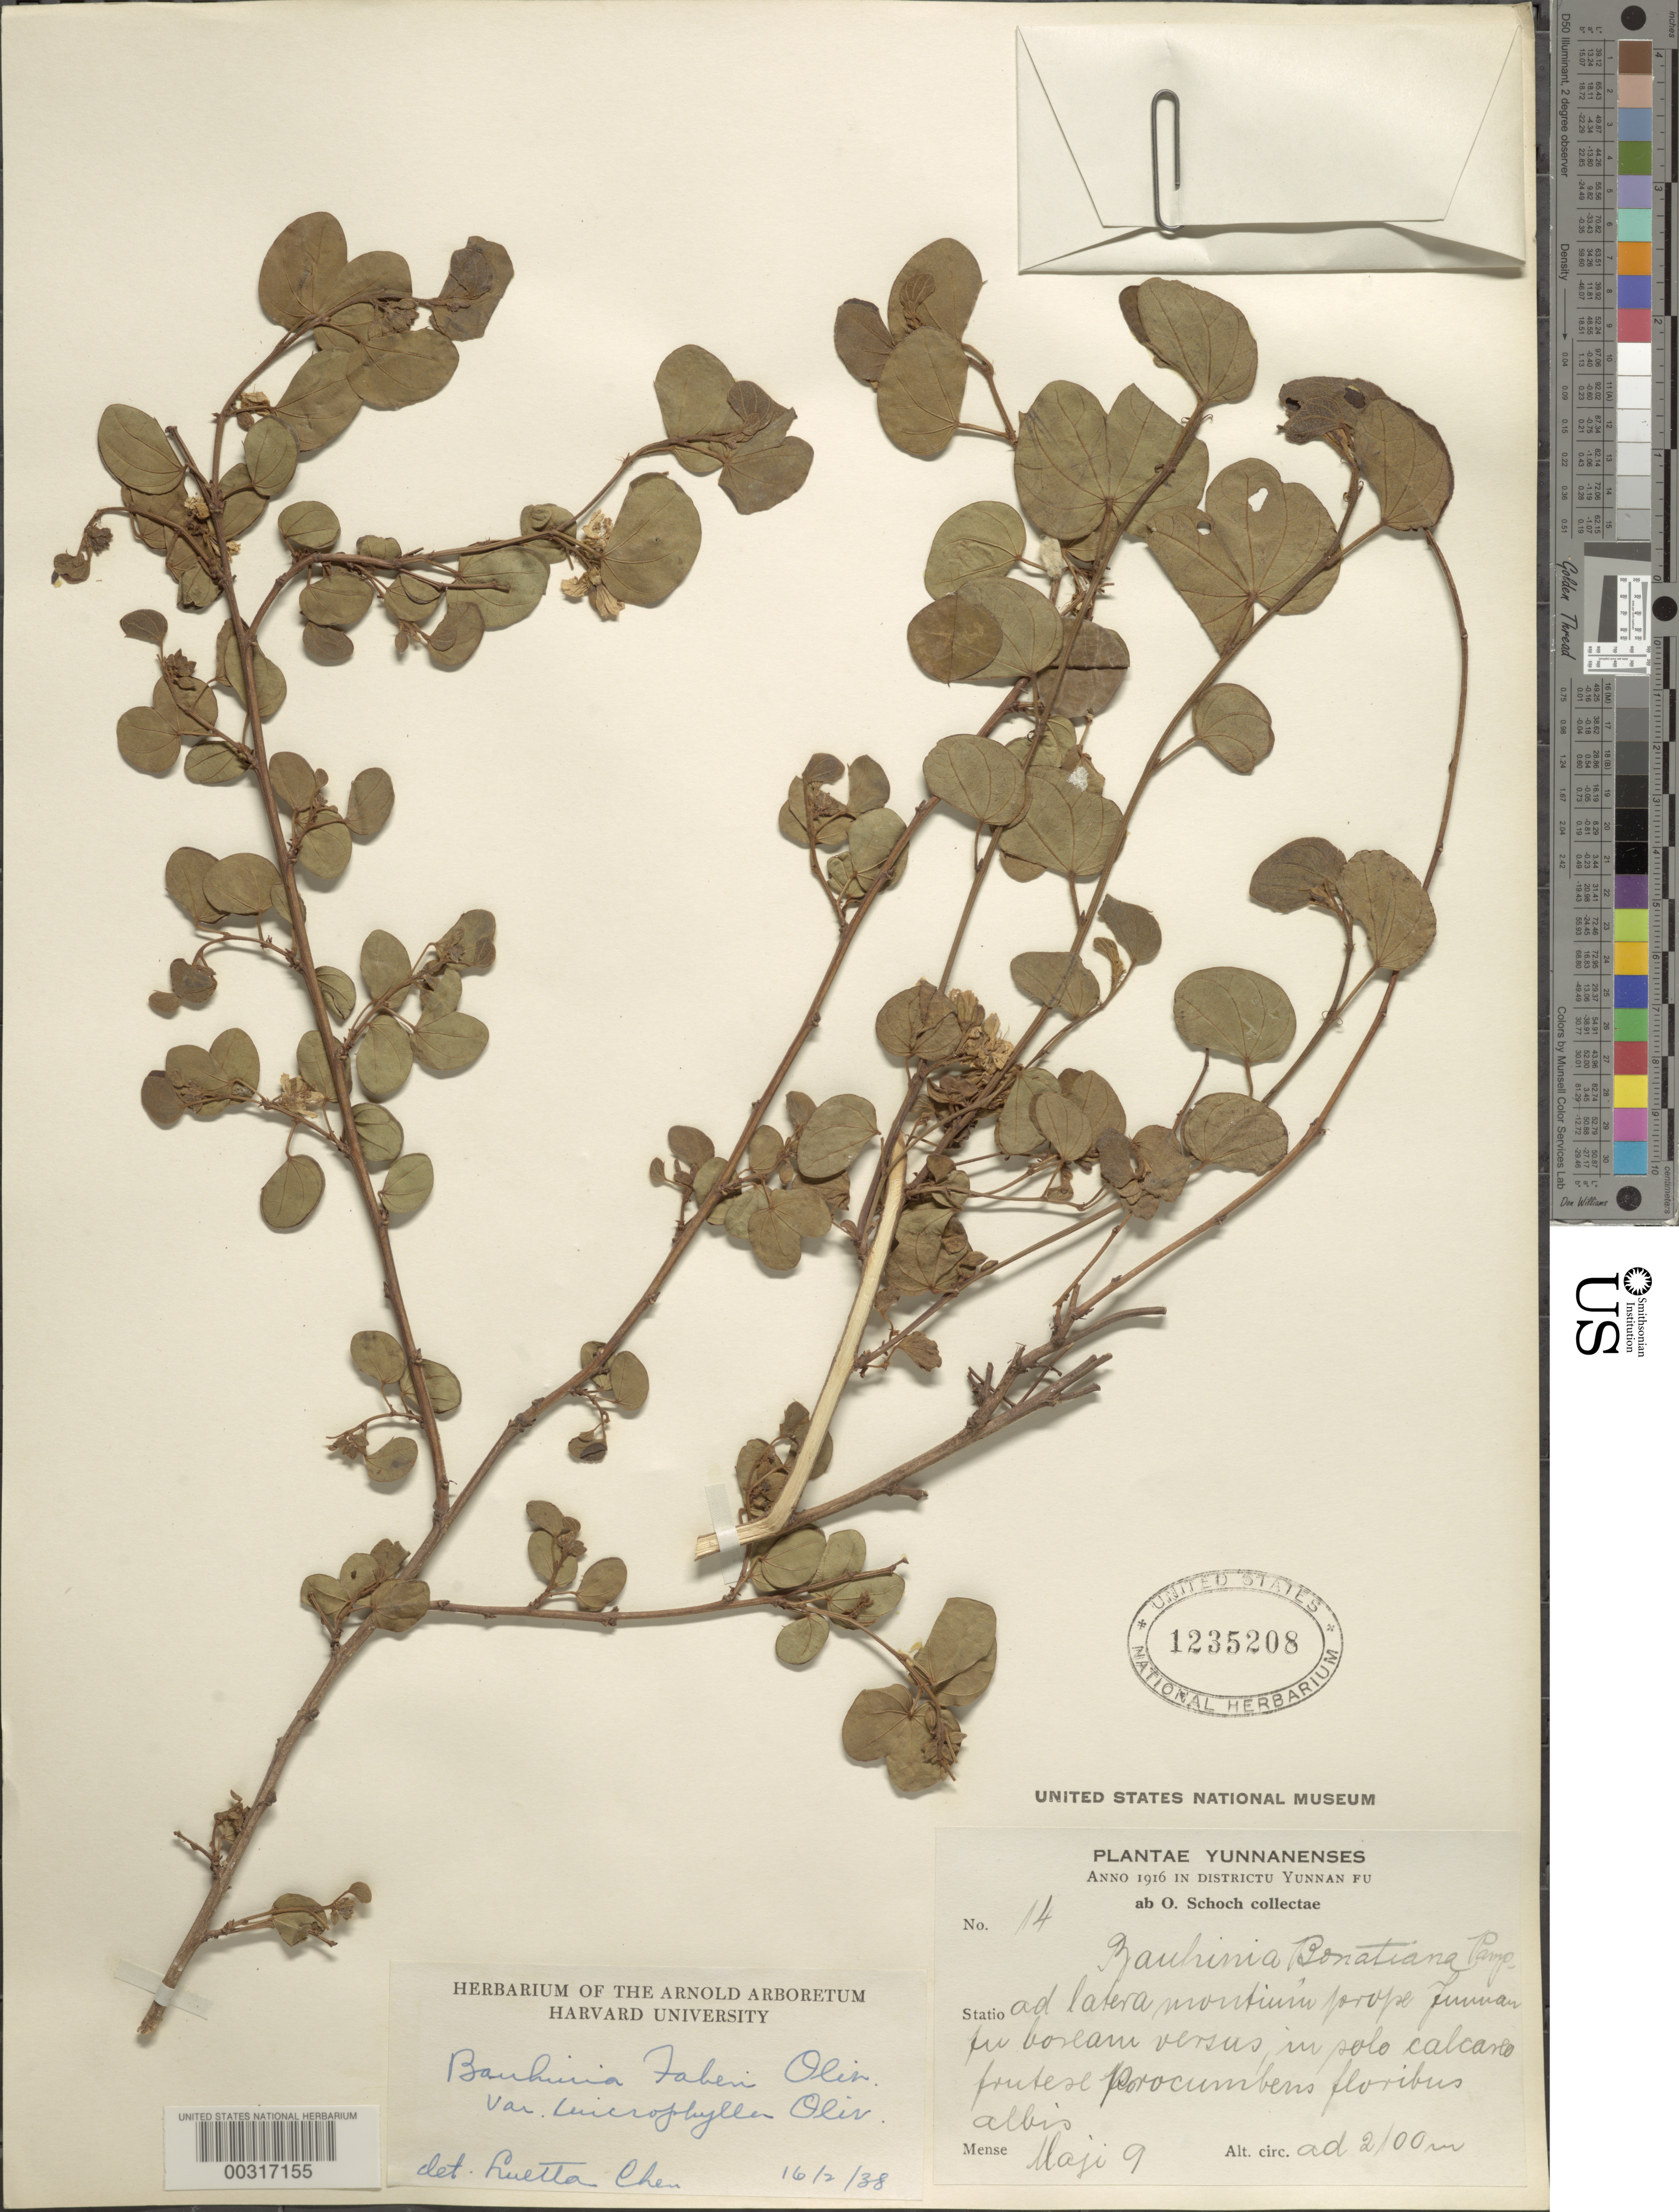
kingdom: Plantae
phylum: Tracheophyta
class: Magnoliopsida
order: Fabales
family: Fabaceae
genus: Bauhinia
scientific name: Bauhinia brachycarpa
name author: Wall. ex Benth.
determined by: U.S. National Herbarium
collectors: O. Schoch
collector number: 14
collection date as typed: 09 May 1916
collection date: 1916-05-09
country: China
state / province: Yunnan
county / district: Kunming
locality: Yunnan Fu Dist. [Yünnanfu = kunming]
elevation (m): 2100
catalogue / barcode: US 1235208